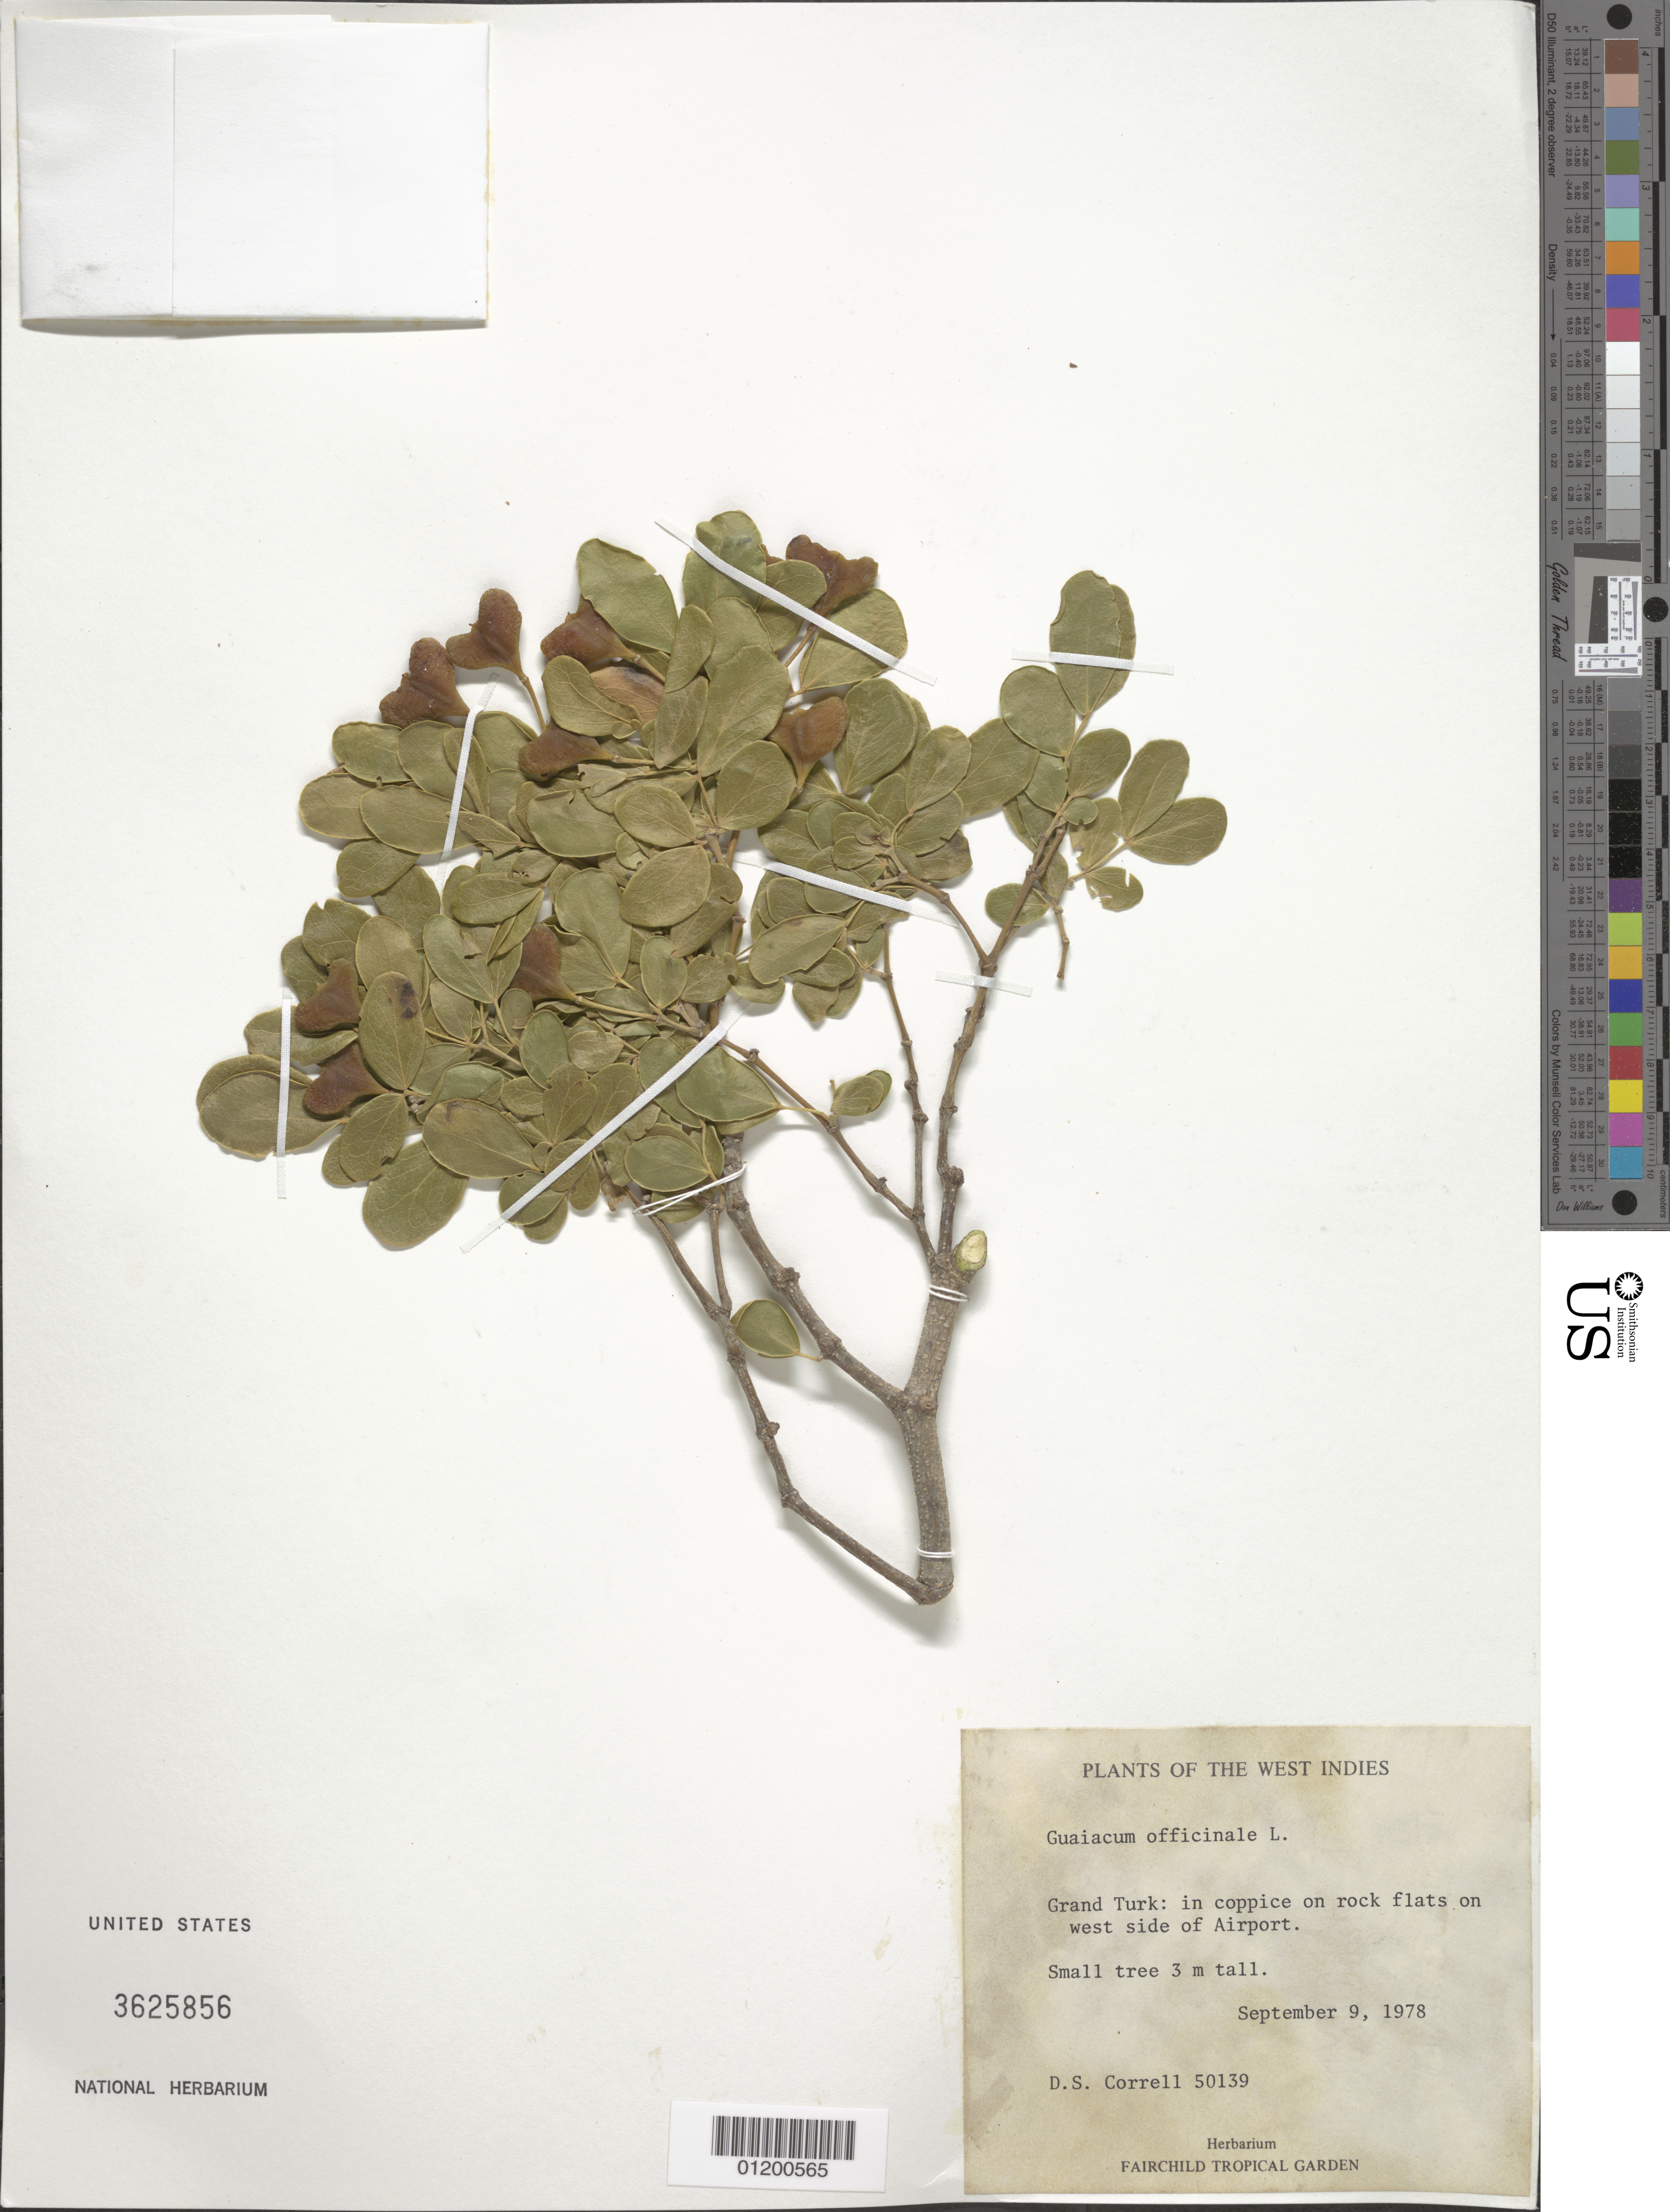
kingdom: Plantae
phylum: Tracheophyta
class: Magnoliopsida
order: Zygophyllales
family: Zygophyllaceae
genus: Guaiacum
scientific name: Guaiacum officinale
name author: L.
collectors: D. S. Correll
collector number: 50139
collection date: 1978-09-09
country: Bahamas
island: Grand Turk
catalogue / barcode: US 3625856